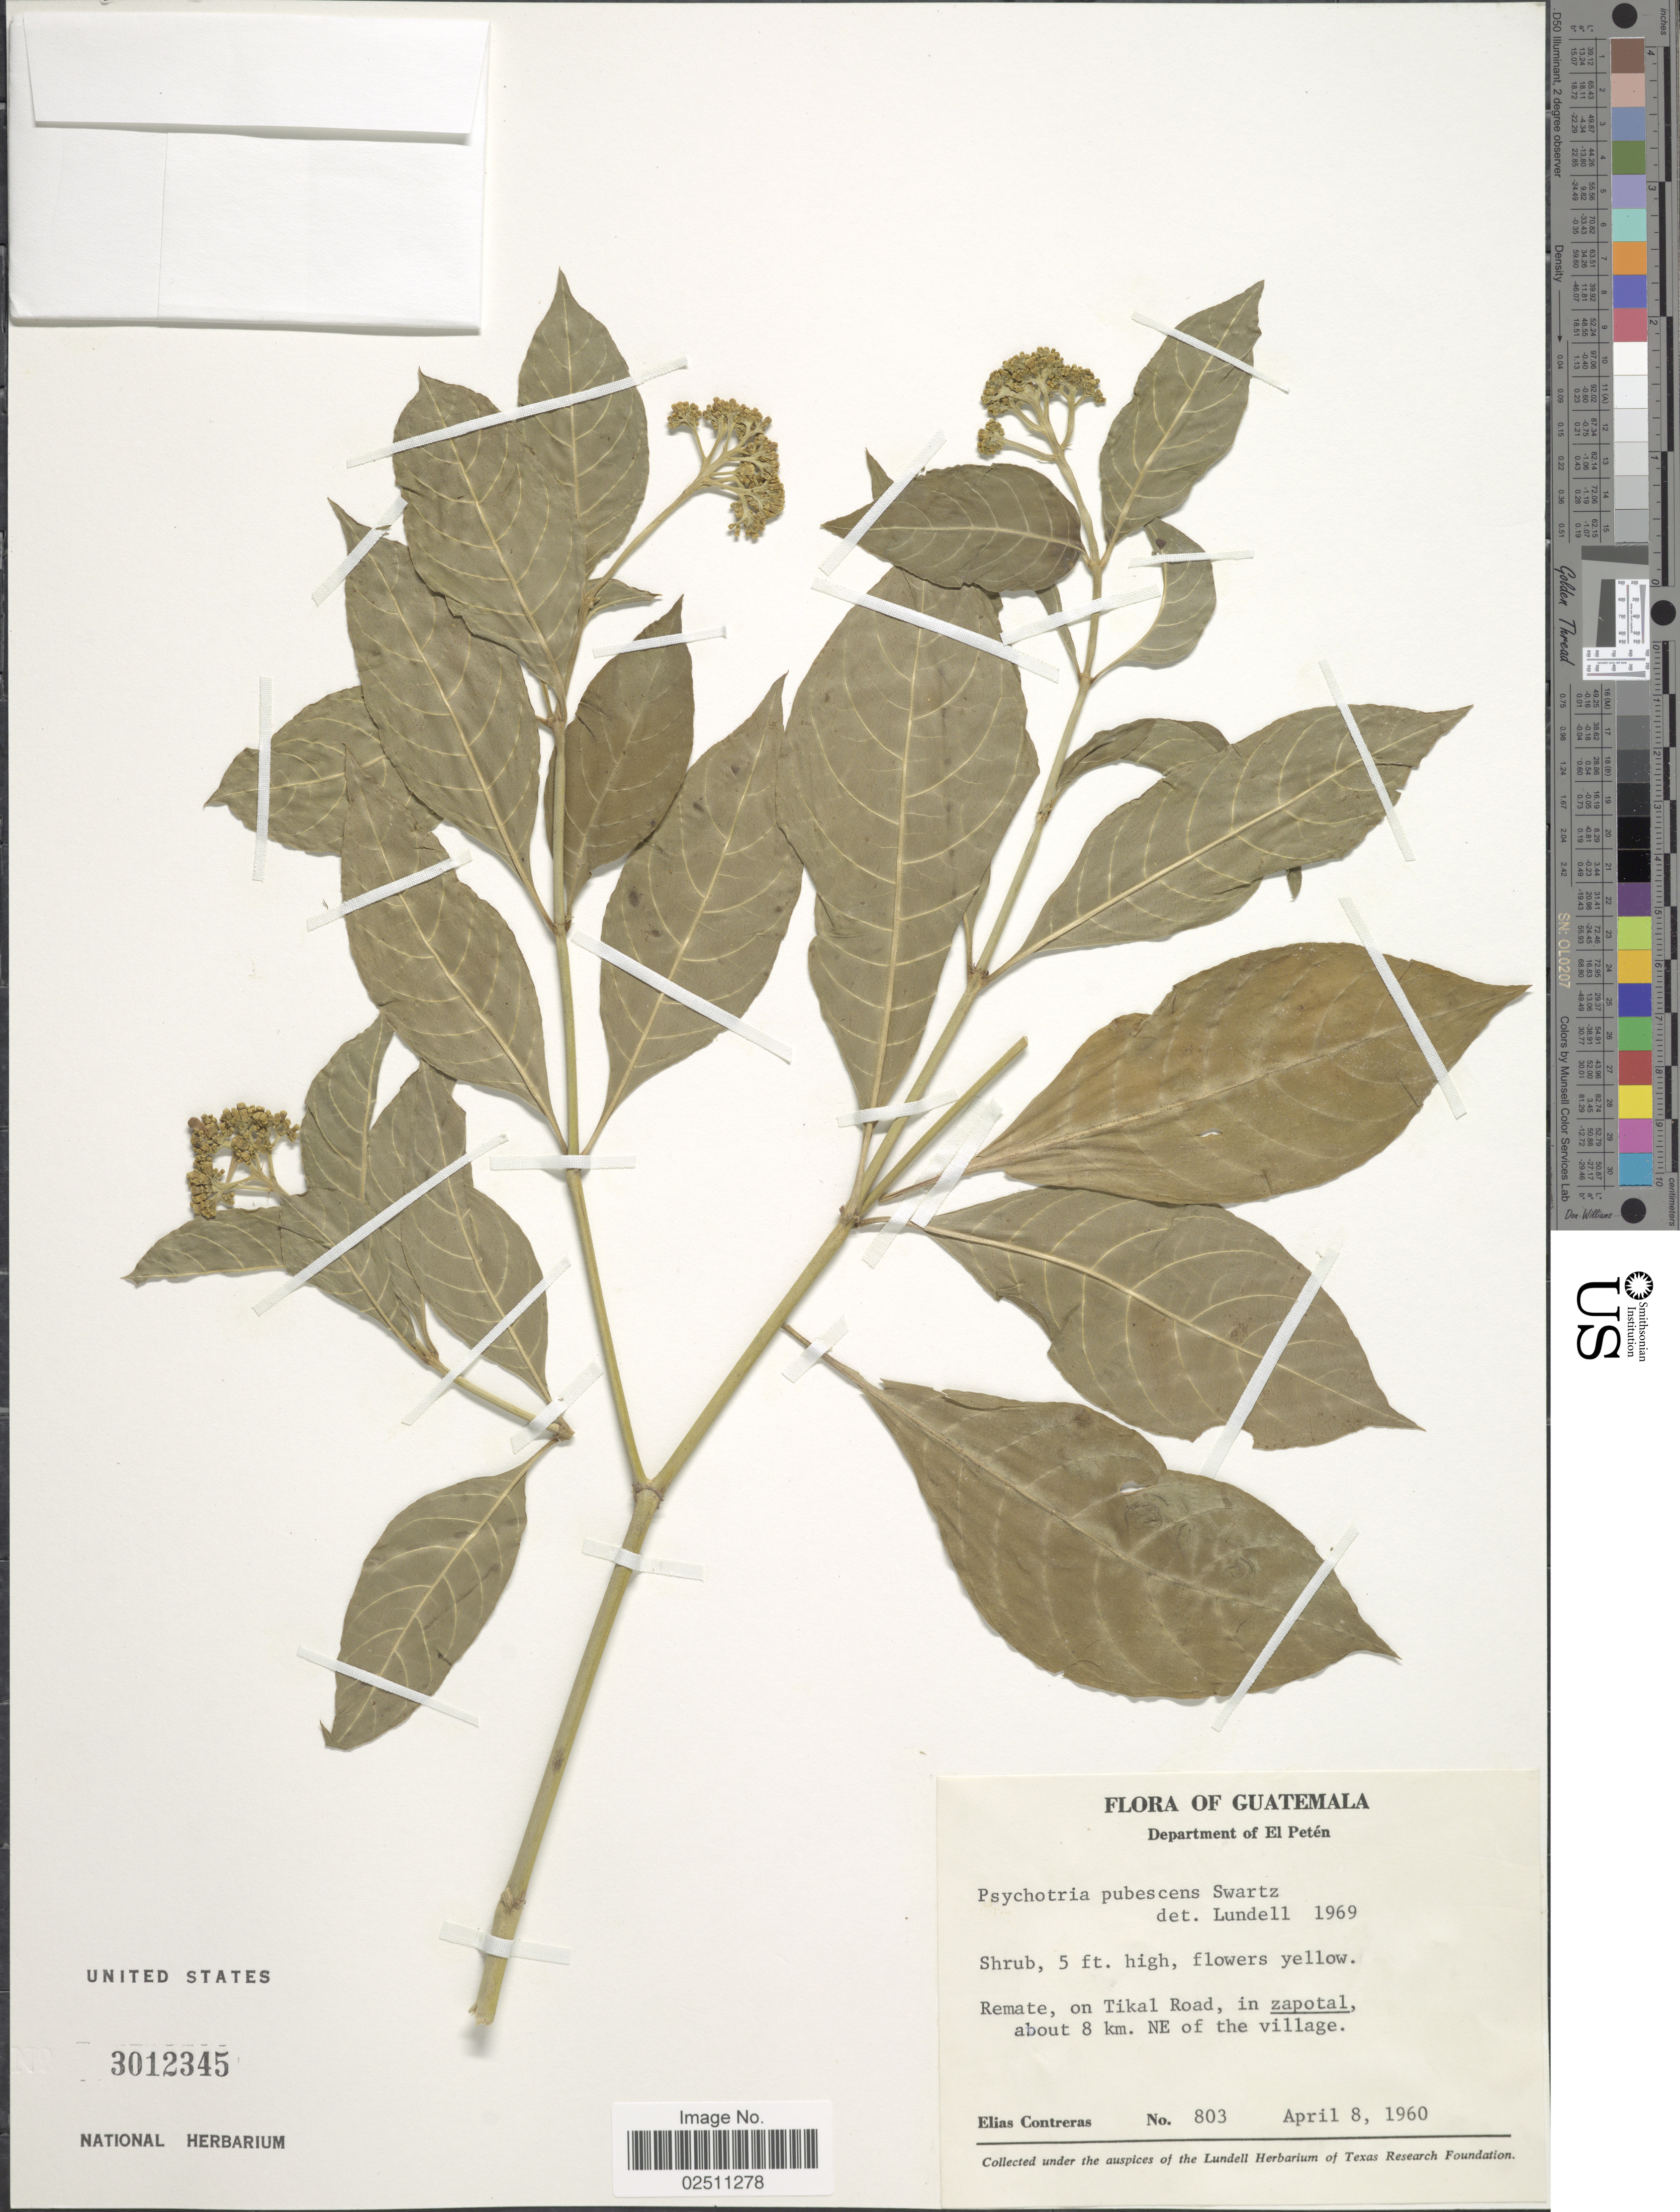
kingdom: Plantae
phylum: Tracheophyta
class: Magnoliopsida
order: Gentianales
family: Rubiaceae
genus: Psychotria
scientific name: Psychotria pubescens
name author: Sw.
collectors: E. Contreras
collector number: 803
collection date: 1960-04-08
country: Guatemala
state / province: El Petén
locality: Remate, on Tikal Road, in zapotal, about 8 km. NE of the village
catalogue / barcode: US 3012345